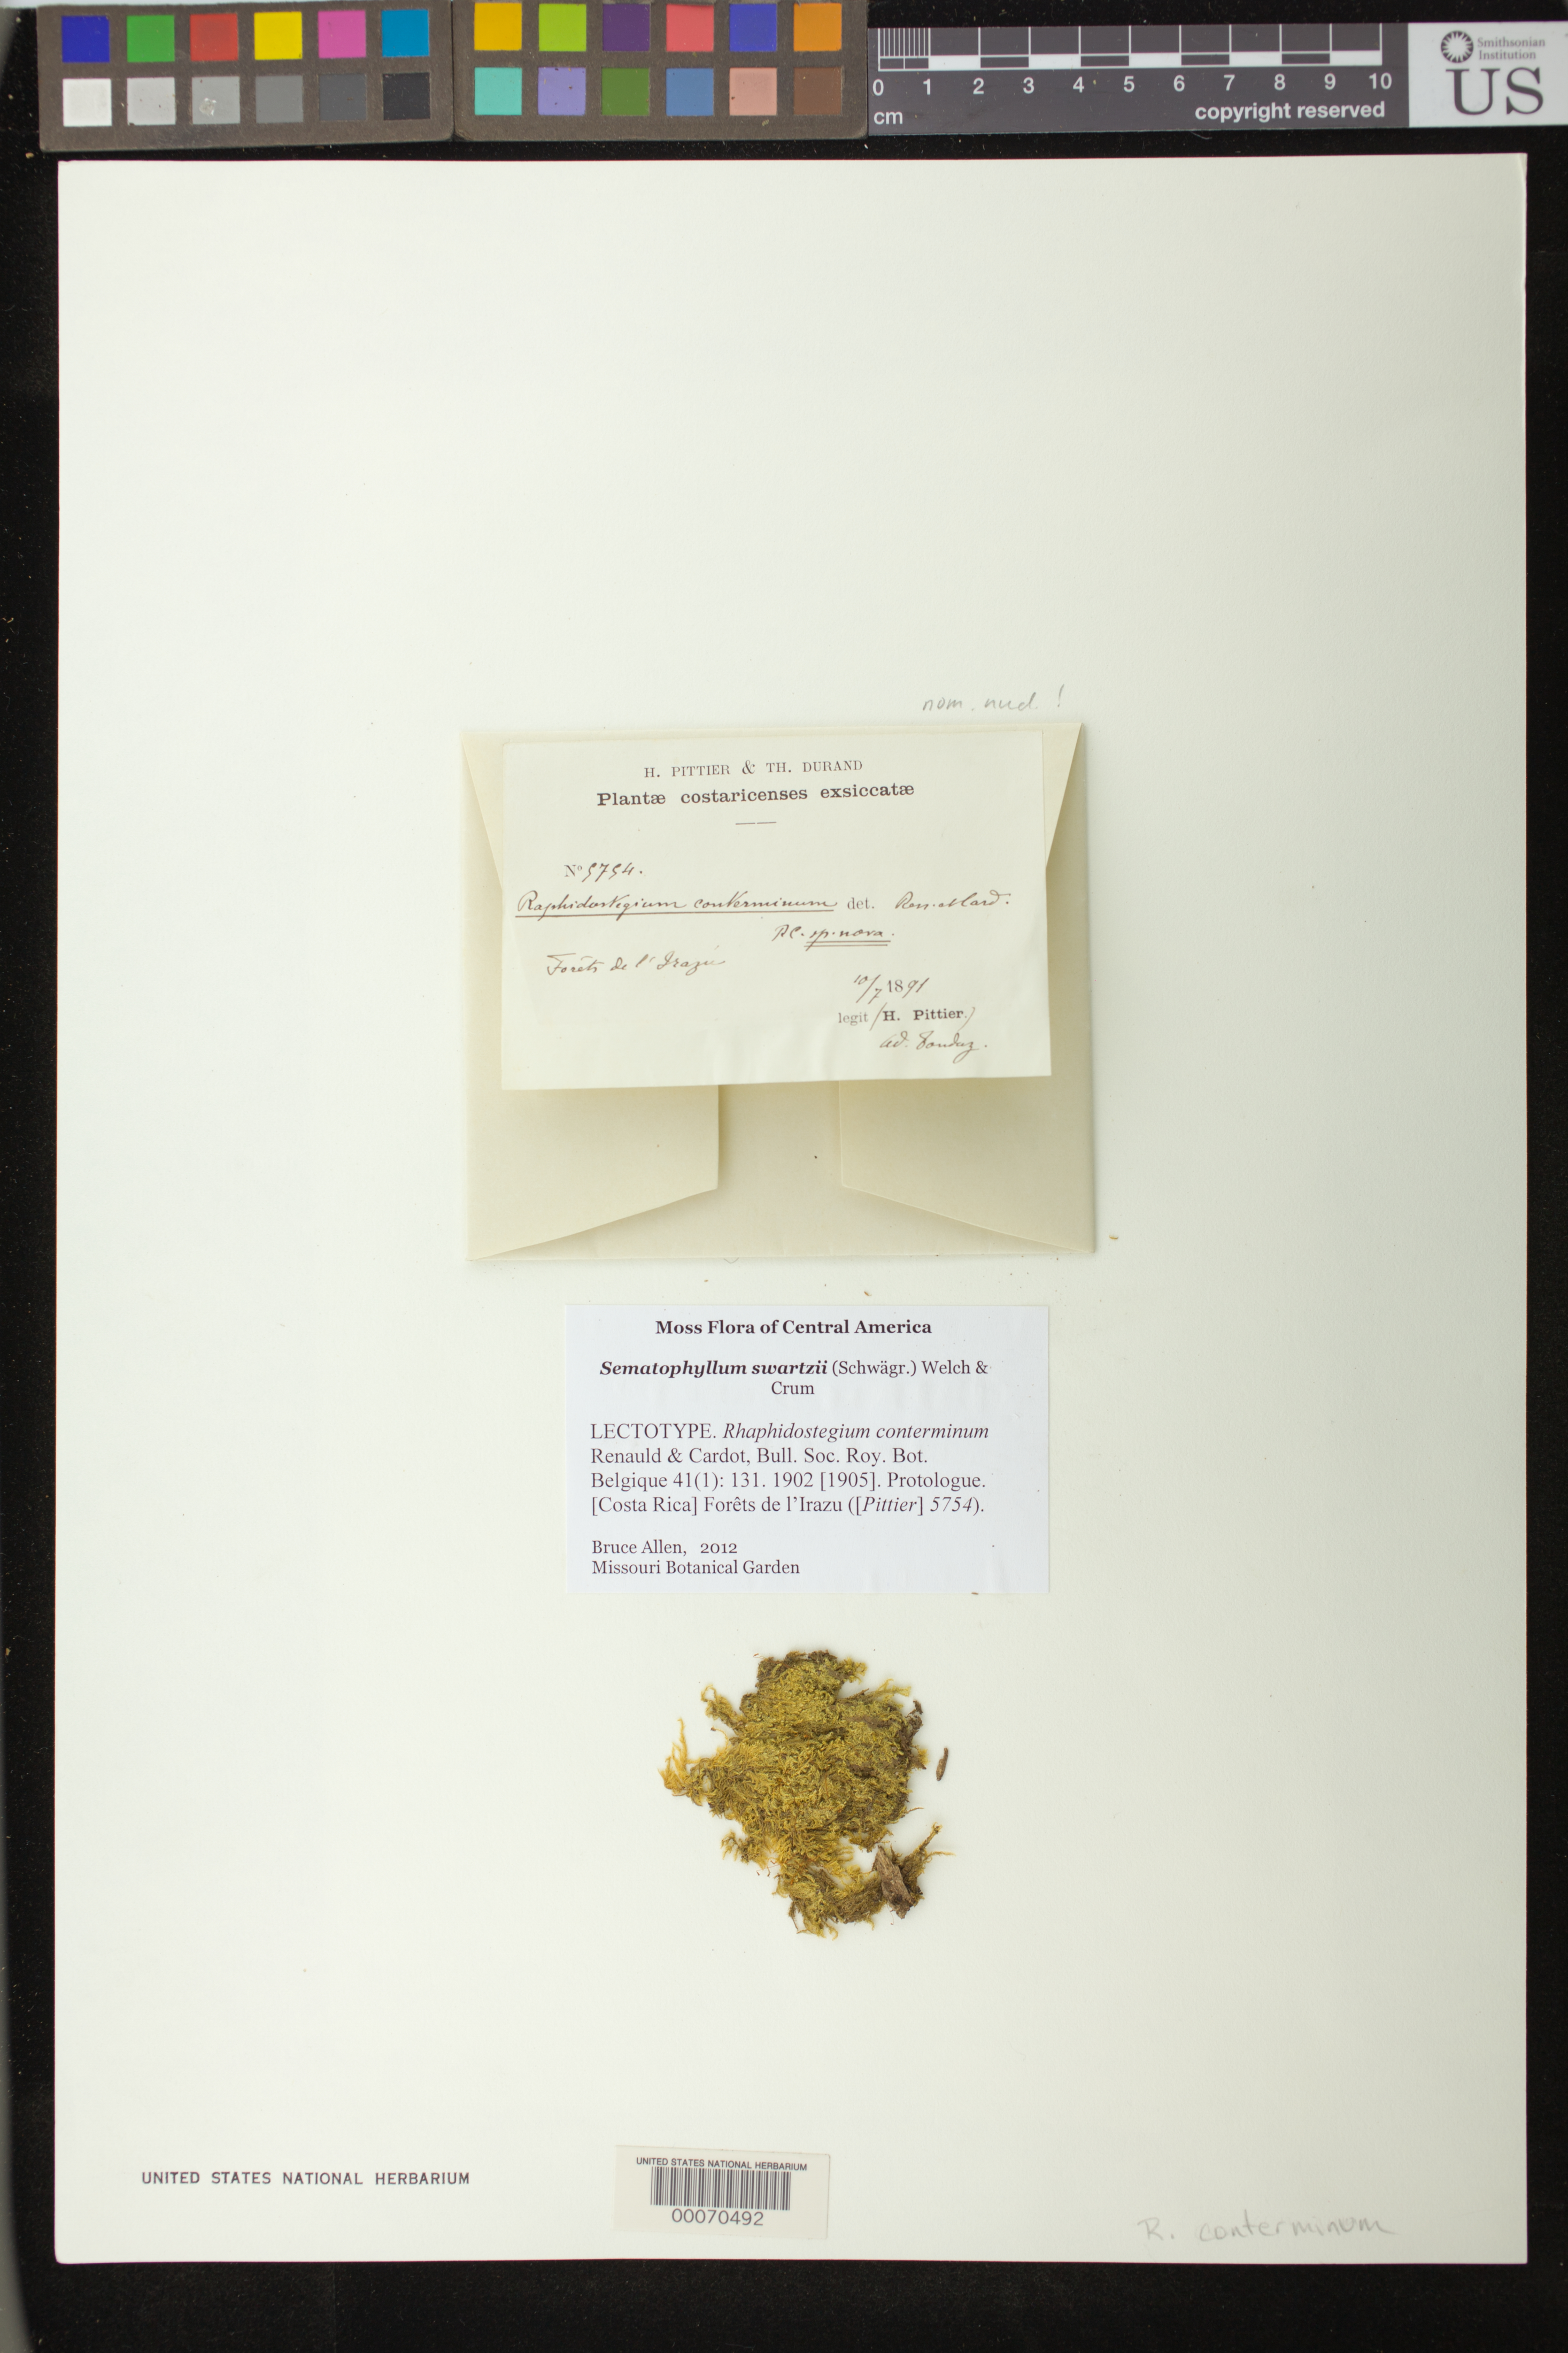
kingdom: Plantae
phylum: Bryophyta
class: Bryopsida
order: Hypnales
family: Sematophyllaceae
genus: Rhaphidostegium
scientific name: Rhaphidostegium conterminum Renauld & Cardot, nom. nud.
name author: Renauld & Cardot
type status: Voucher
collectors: A. Tonduz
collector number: [Pittier] 5754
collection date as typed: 10 Jul 1891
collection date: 1891-07-10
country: Costa Rica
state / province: Cartago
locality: Forests of Irazu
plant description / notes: The name Rhaphidostegium conterminum Renauld & Cardot (1905, Bull. Soc. Roy. Bot. Belgique 41(1): 131) is listed in Tropicos: http://tropicos.org/Name/35130787 However, it was published as a synonym only, “in sched. et apud Paris, Index bryol. Suppl. I, p. 295; nomen”, under Rhaphidostegium subscabrum (Müll. Hal.) A. Jaeger: http://www.biodiversitylibrary.org/page/3187561 Several collections were cited, and US duplicates recorded as syntypes. Our specimens were annotated as Sematophyllum swartzii (Schwägr.) Welch & Crum by Bruce Allen (2012), two as “syntype” and one of them as “lectotype”. However, if this name is not validly published, it has no type(s) and cannot be lectotypified.